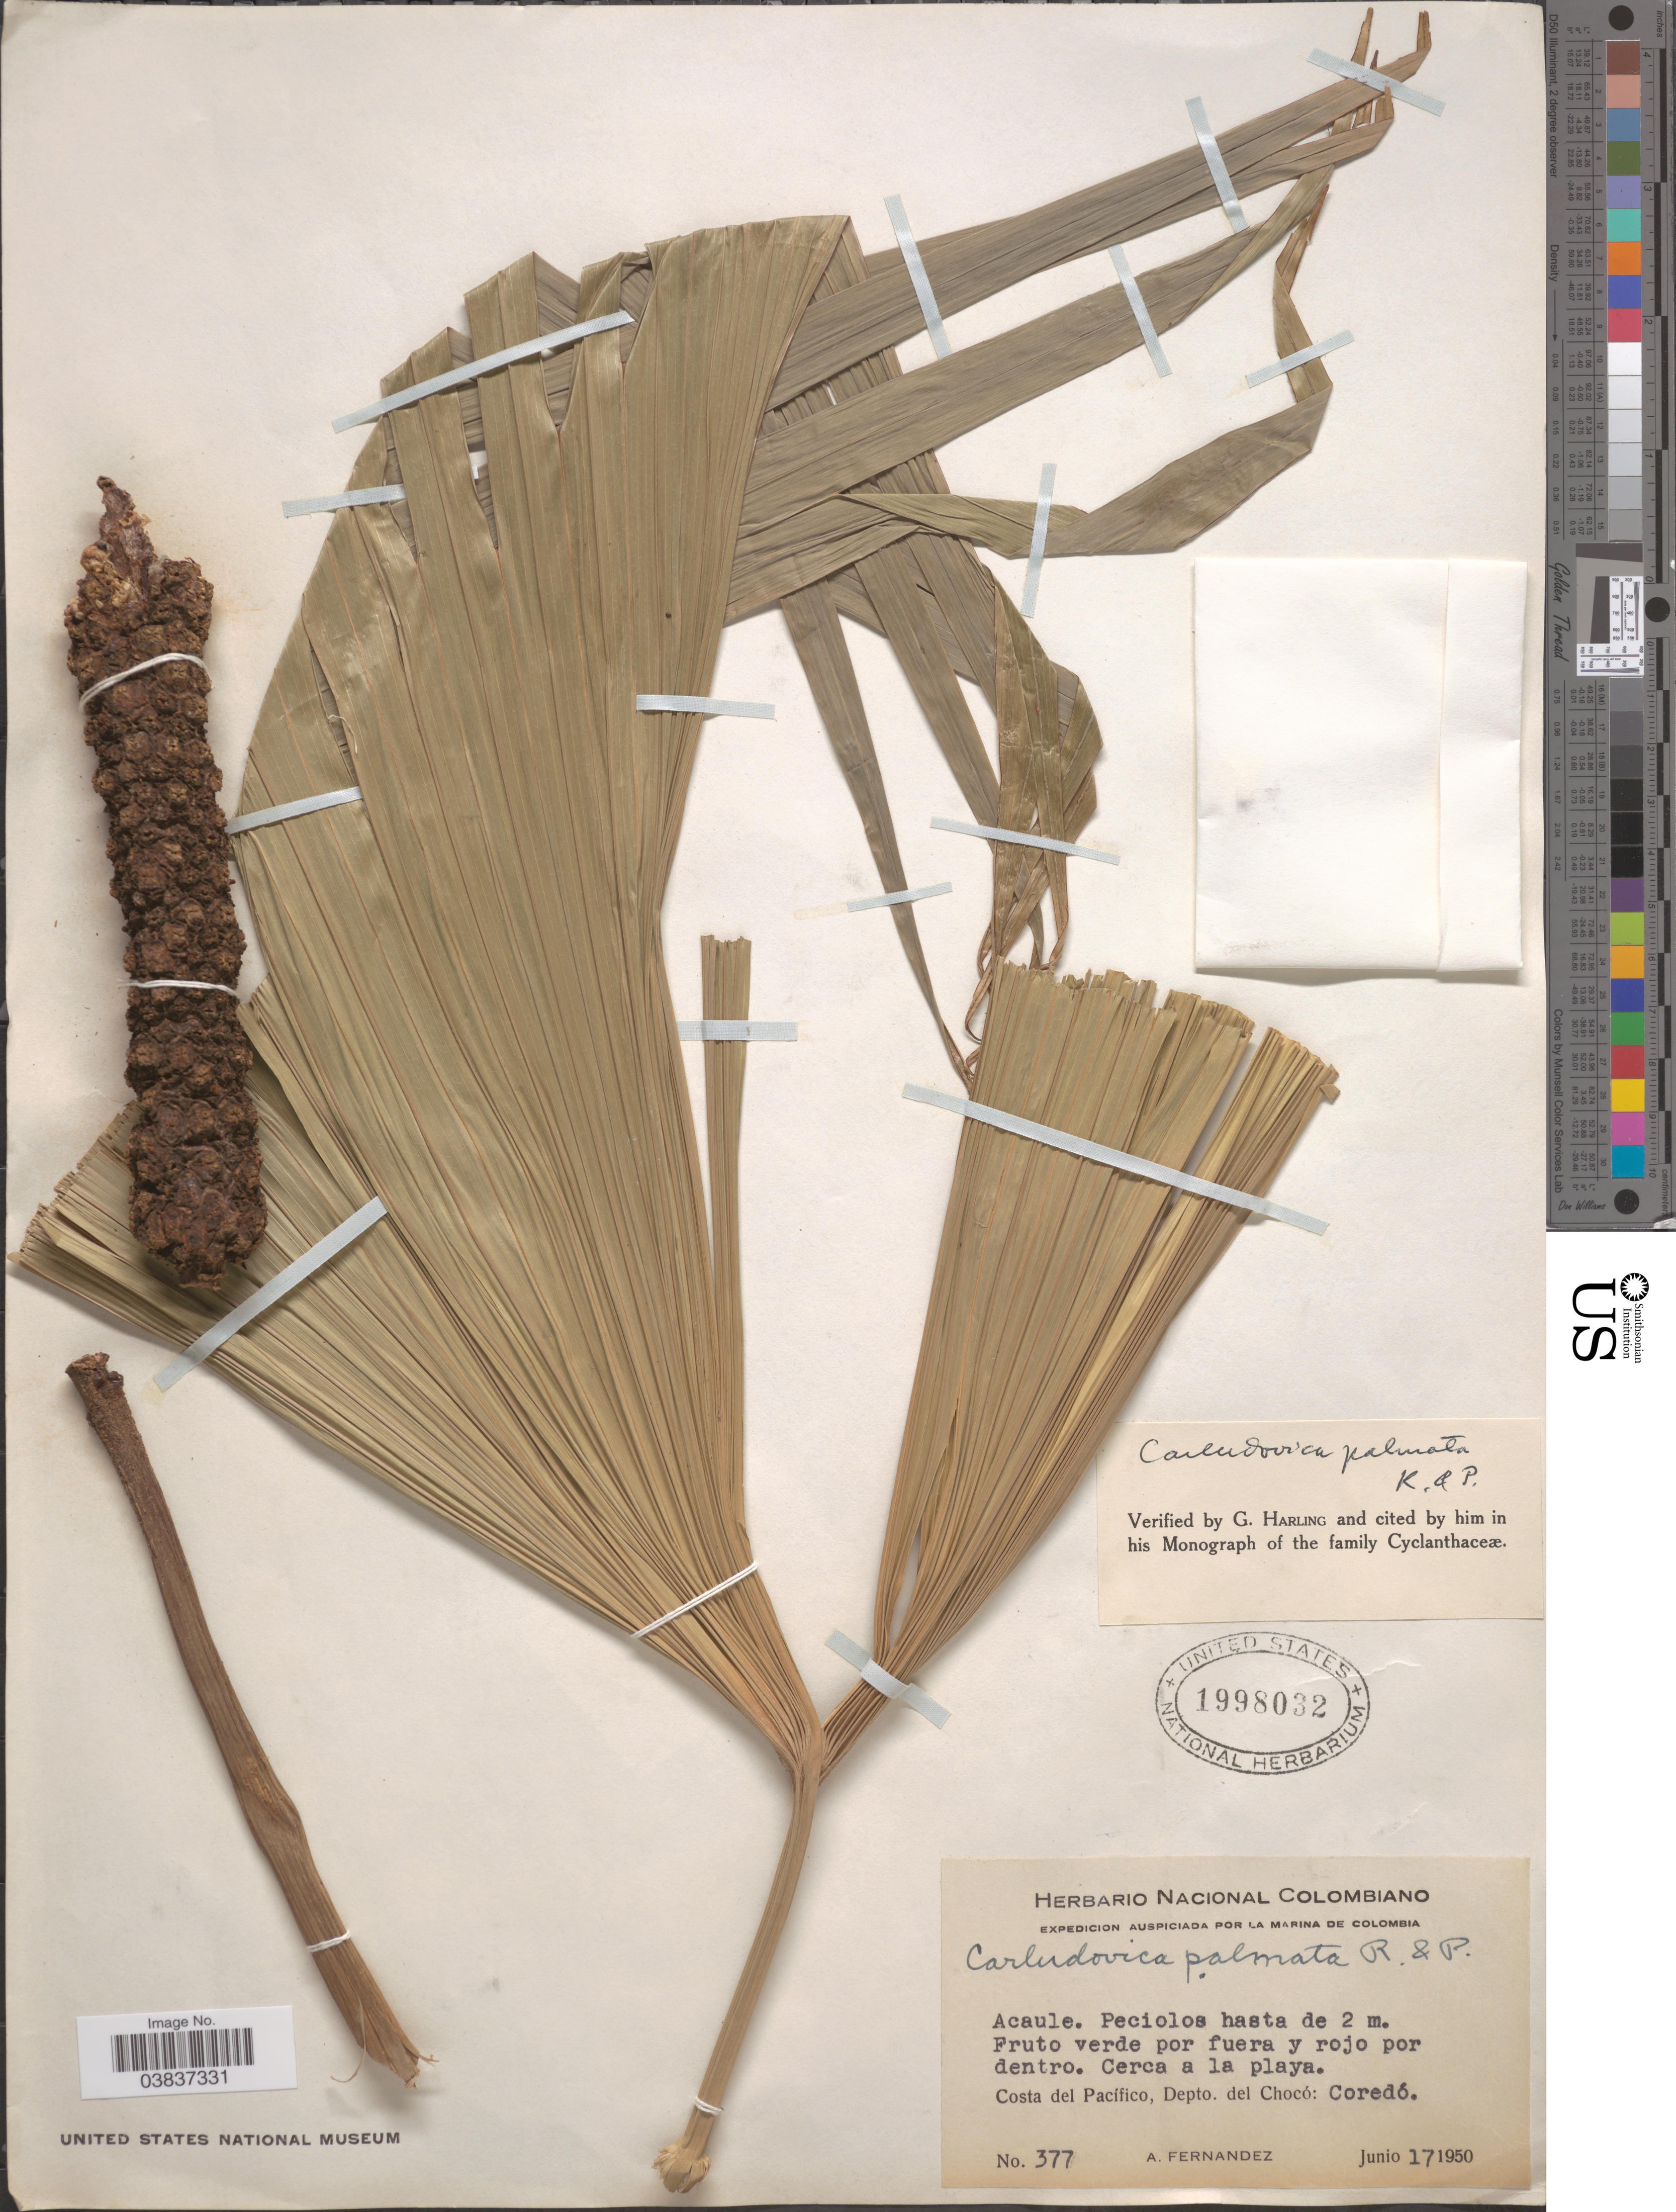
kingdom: Plantae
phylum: Tracheophyta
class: Liliopsida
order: Pandanales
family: Cyclanthaceae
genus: Carludovica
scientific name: Carludovica palmata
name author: Ruiz & Pav.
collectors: A. Fernandez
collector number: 377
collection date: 1950-06-17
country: Colombia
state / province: Chocó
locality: Costa del Pacífico, Depto. del Chocó: Coredó.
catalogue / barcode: US 1998032